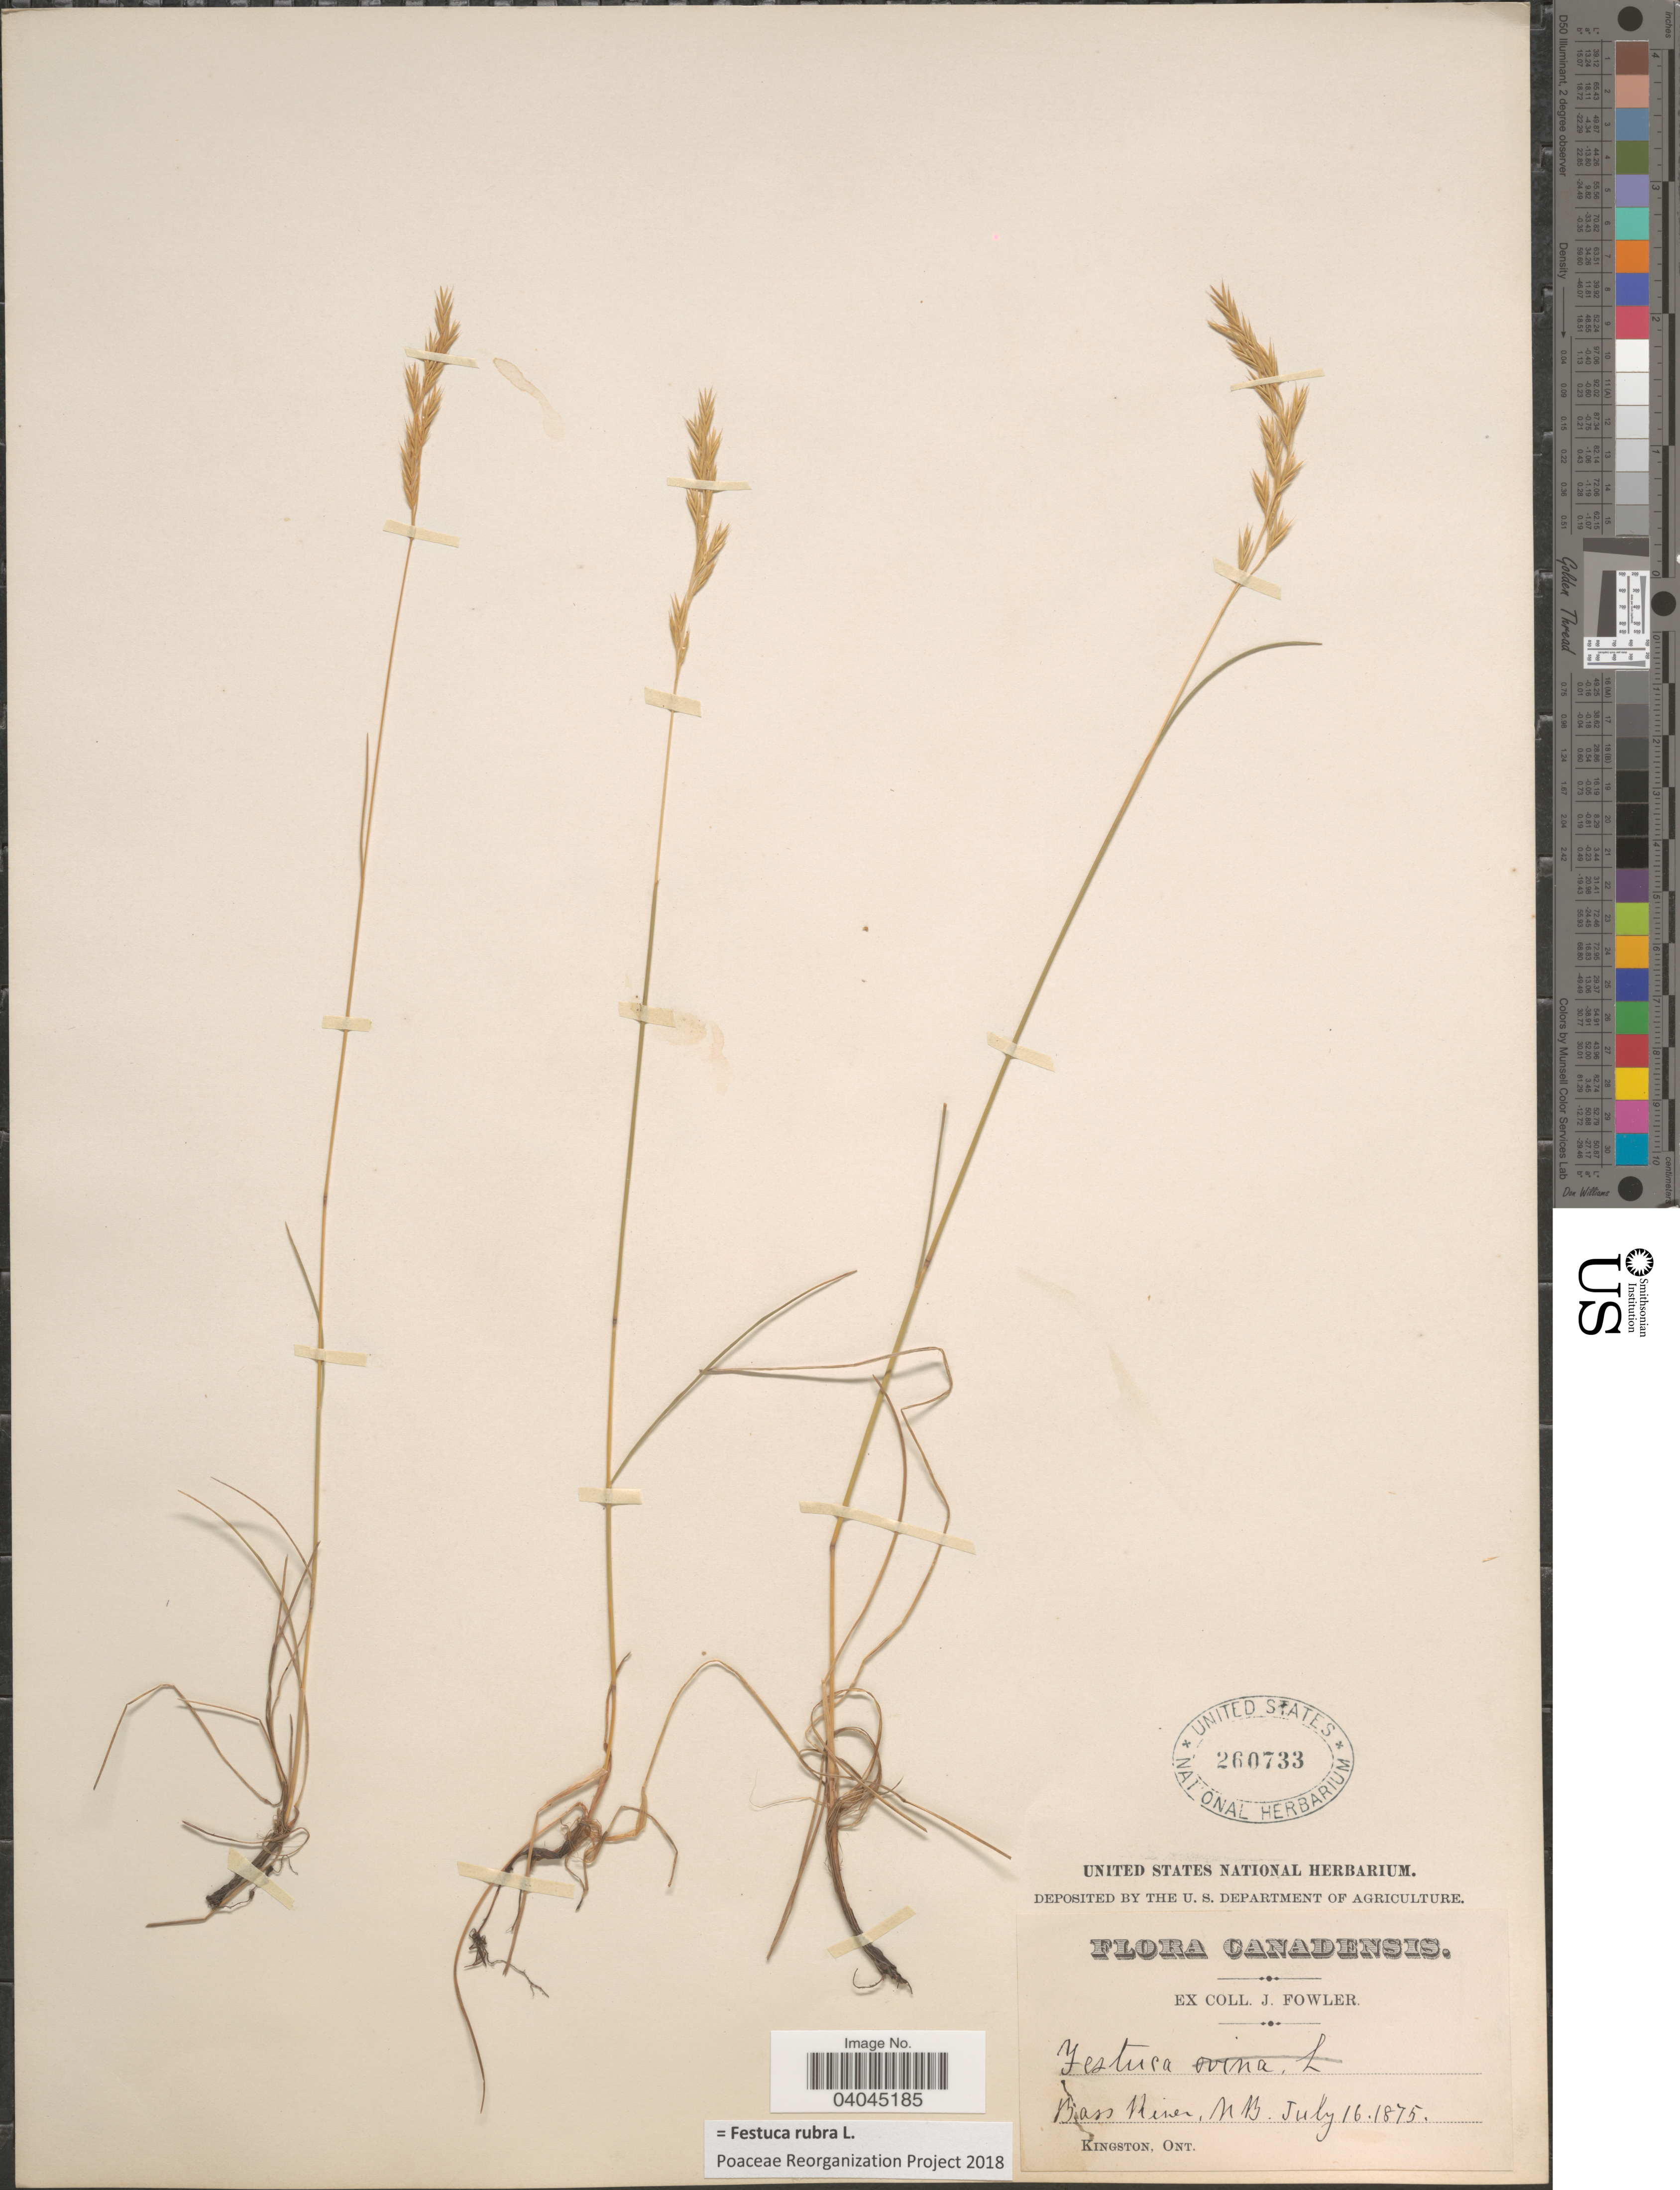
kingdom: Plantae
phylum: Tracheophyta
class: Liliopsida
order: Poales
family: Poaceae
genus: Festuca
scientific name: Festuca rubra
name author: L.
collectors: J. Fowler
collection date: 1875-07-16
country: Canada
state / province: New Brunswick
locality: Bass River.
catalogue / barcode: US 260733